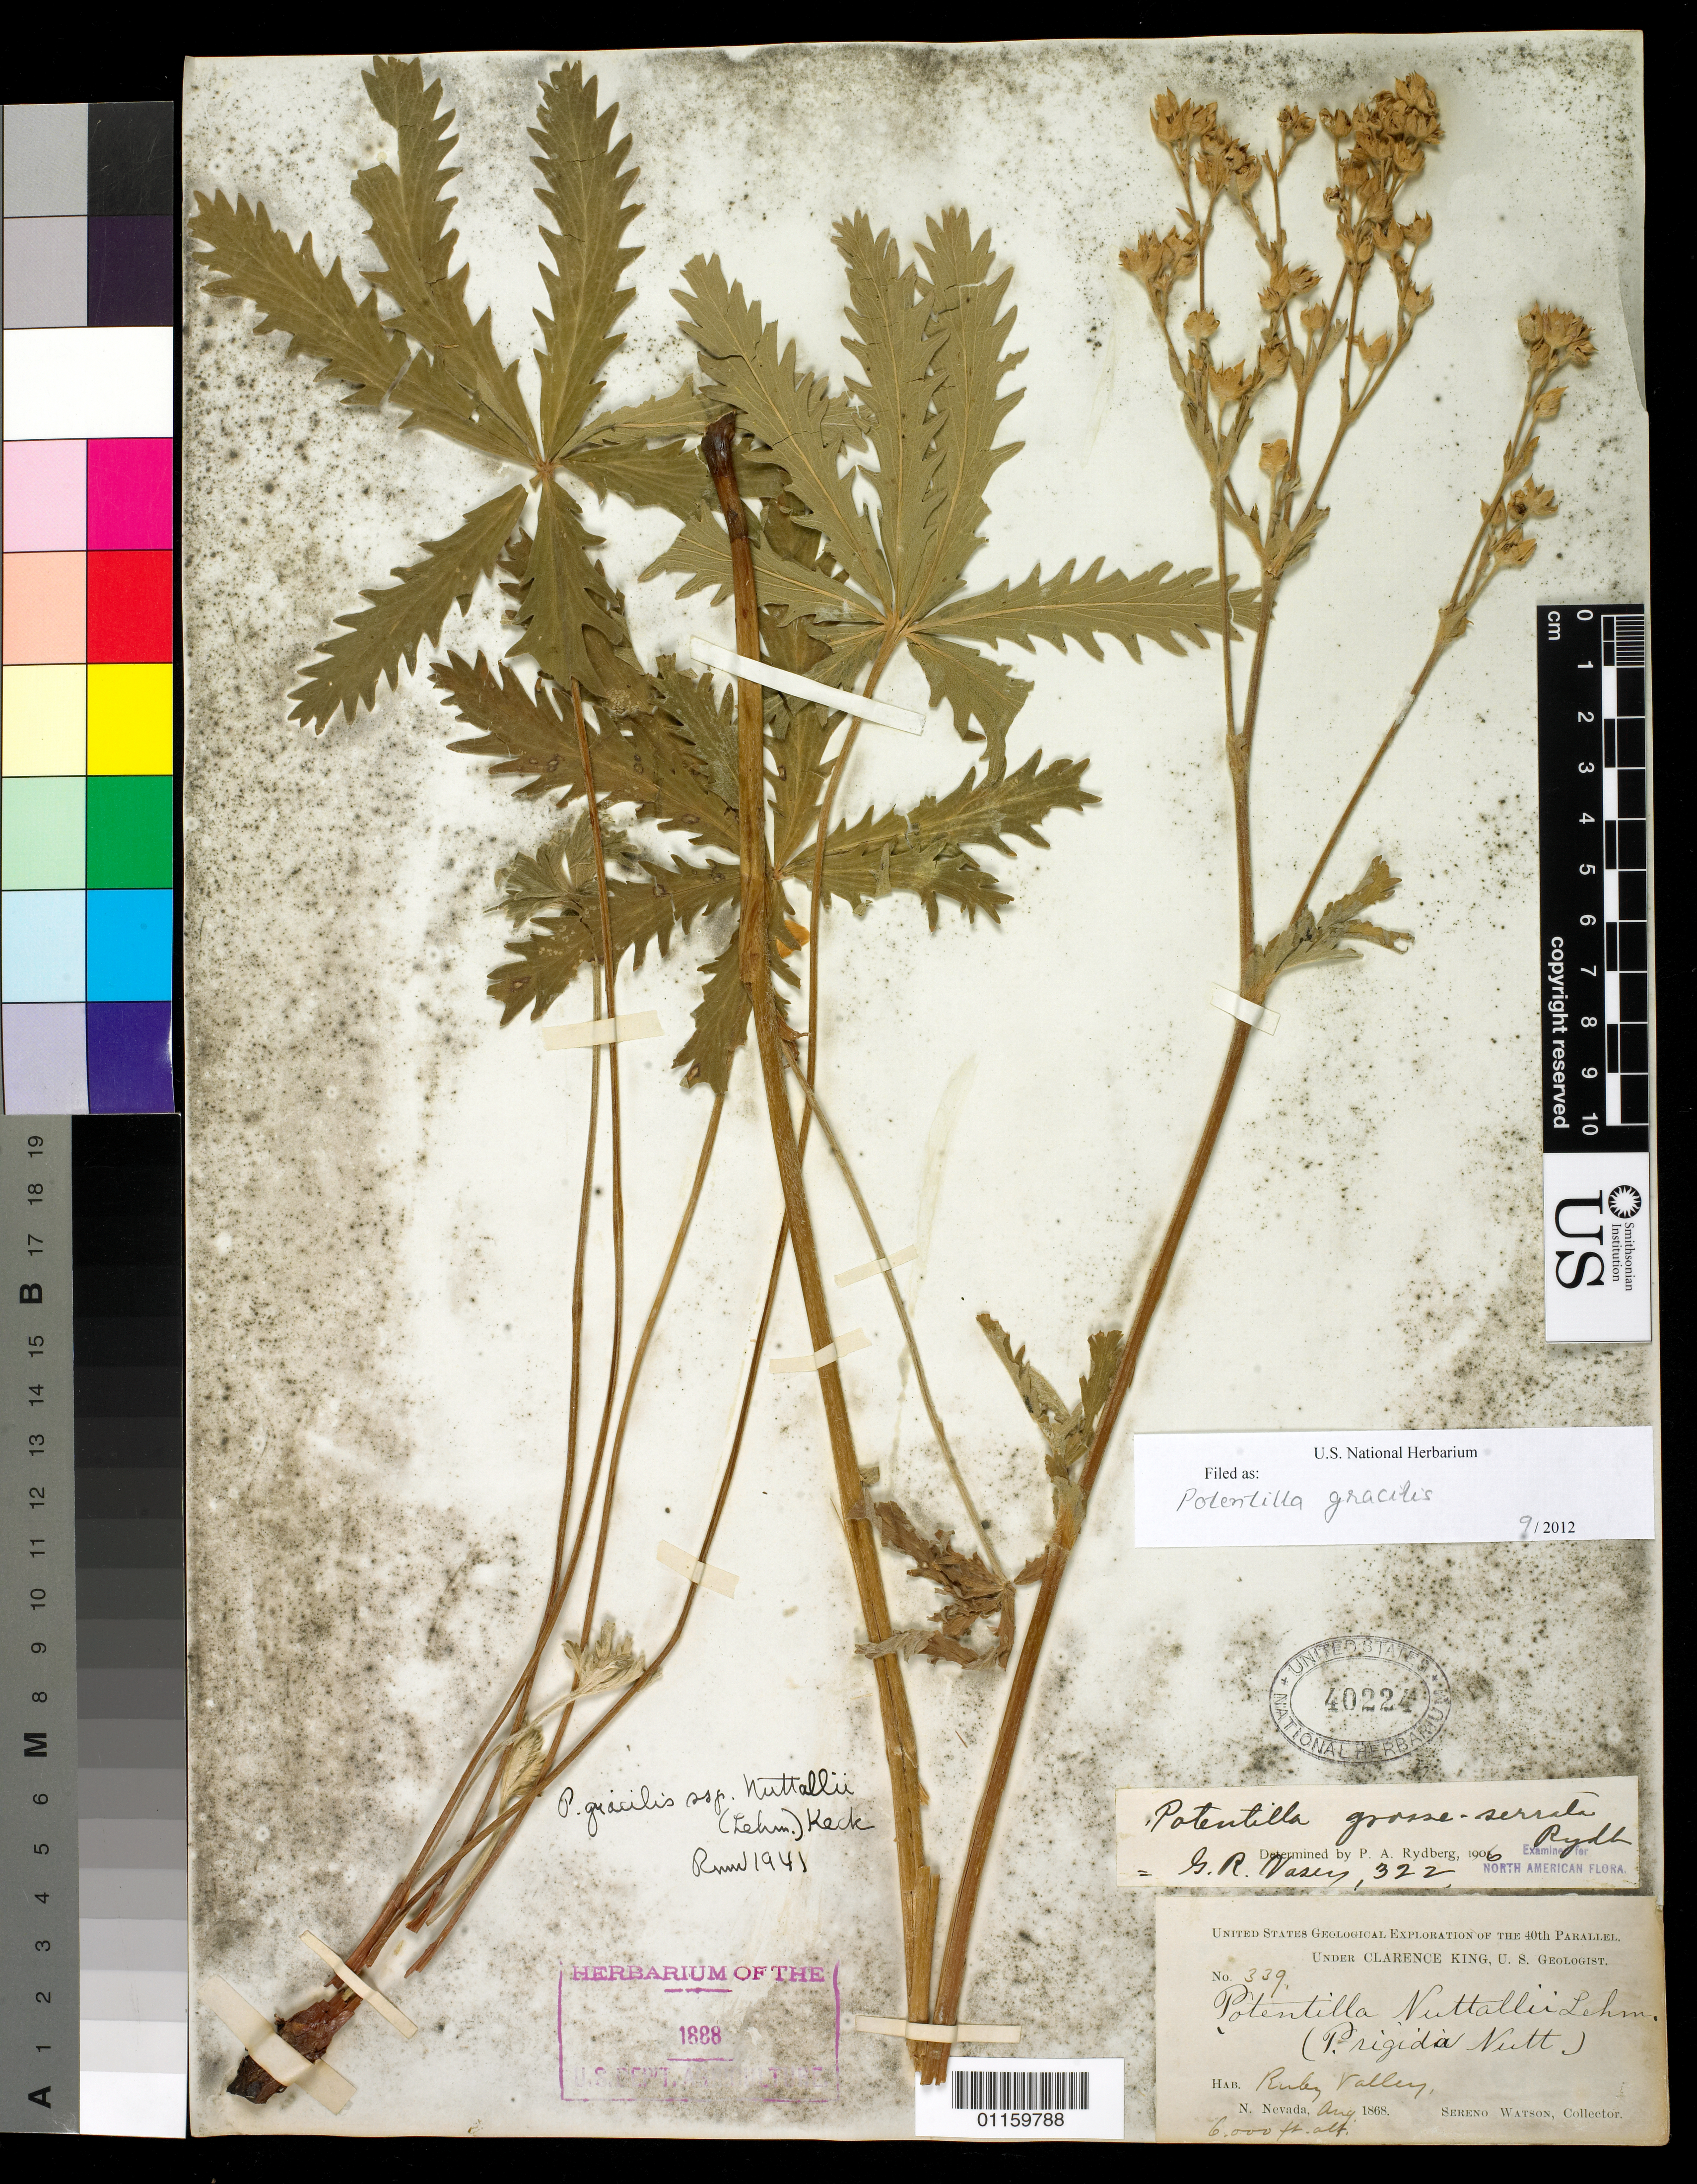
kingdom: Plantae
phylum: Tracheophyta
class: Magnoliopsida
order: Rosales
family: Rosaceae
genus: Potentilla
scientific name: Potentilla gracilis var. fastigiata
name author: (Nutt.) S. Watson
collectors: S. Watson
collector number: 339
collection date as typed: Aug 1868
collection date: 1868-08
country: United States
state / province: Nevada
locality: Ruby Valley, N. Nevada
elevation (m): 1829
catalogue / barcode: US 40224